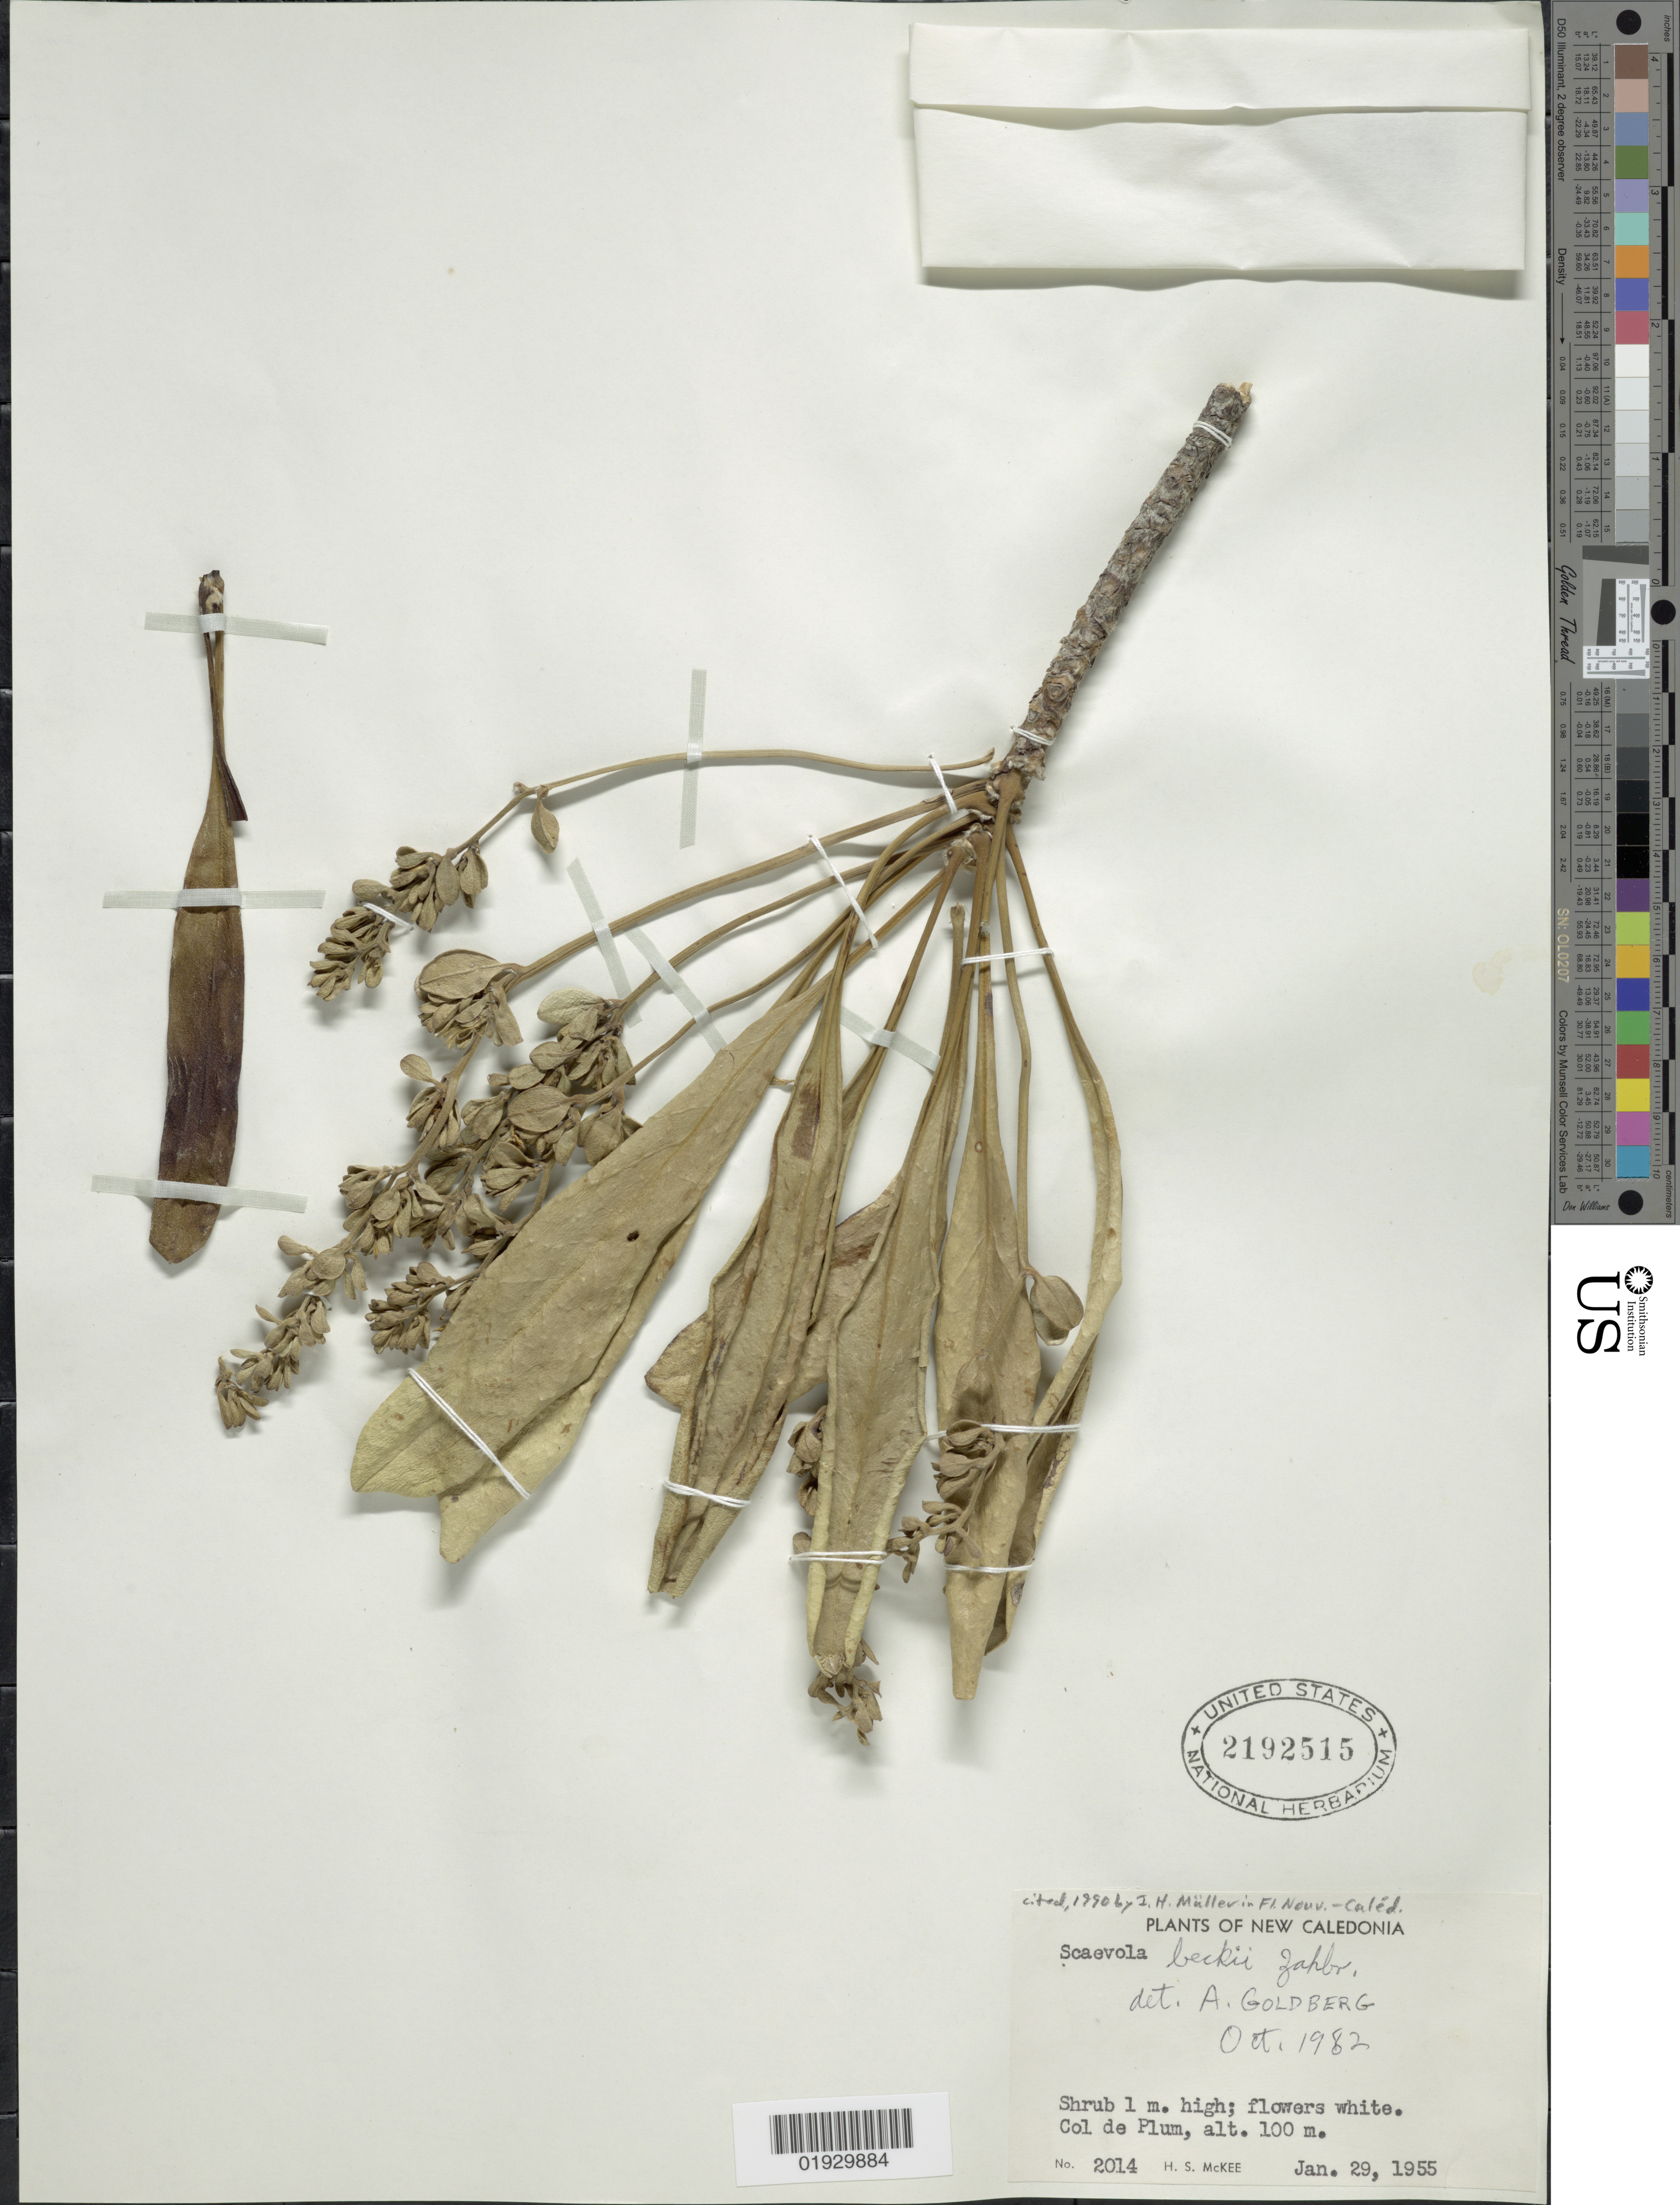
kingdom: Plantae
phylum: Tracheophyta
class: Magnoliopsida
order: Asterales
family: Goodeniaceae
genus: Scaevola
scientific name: Scaevola beckii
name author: Zahlbr.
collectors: H. S. McKee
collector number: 2014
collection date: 1955-01-29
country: New Caledonia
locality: Col de Plum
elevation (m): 100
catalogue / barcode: US 2192515